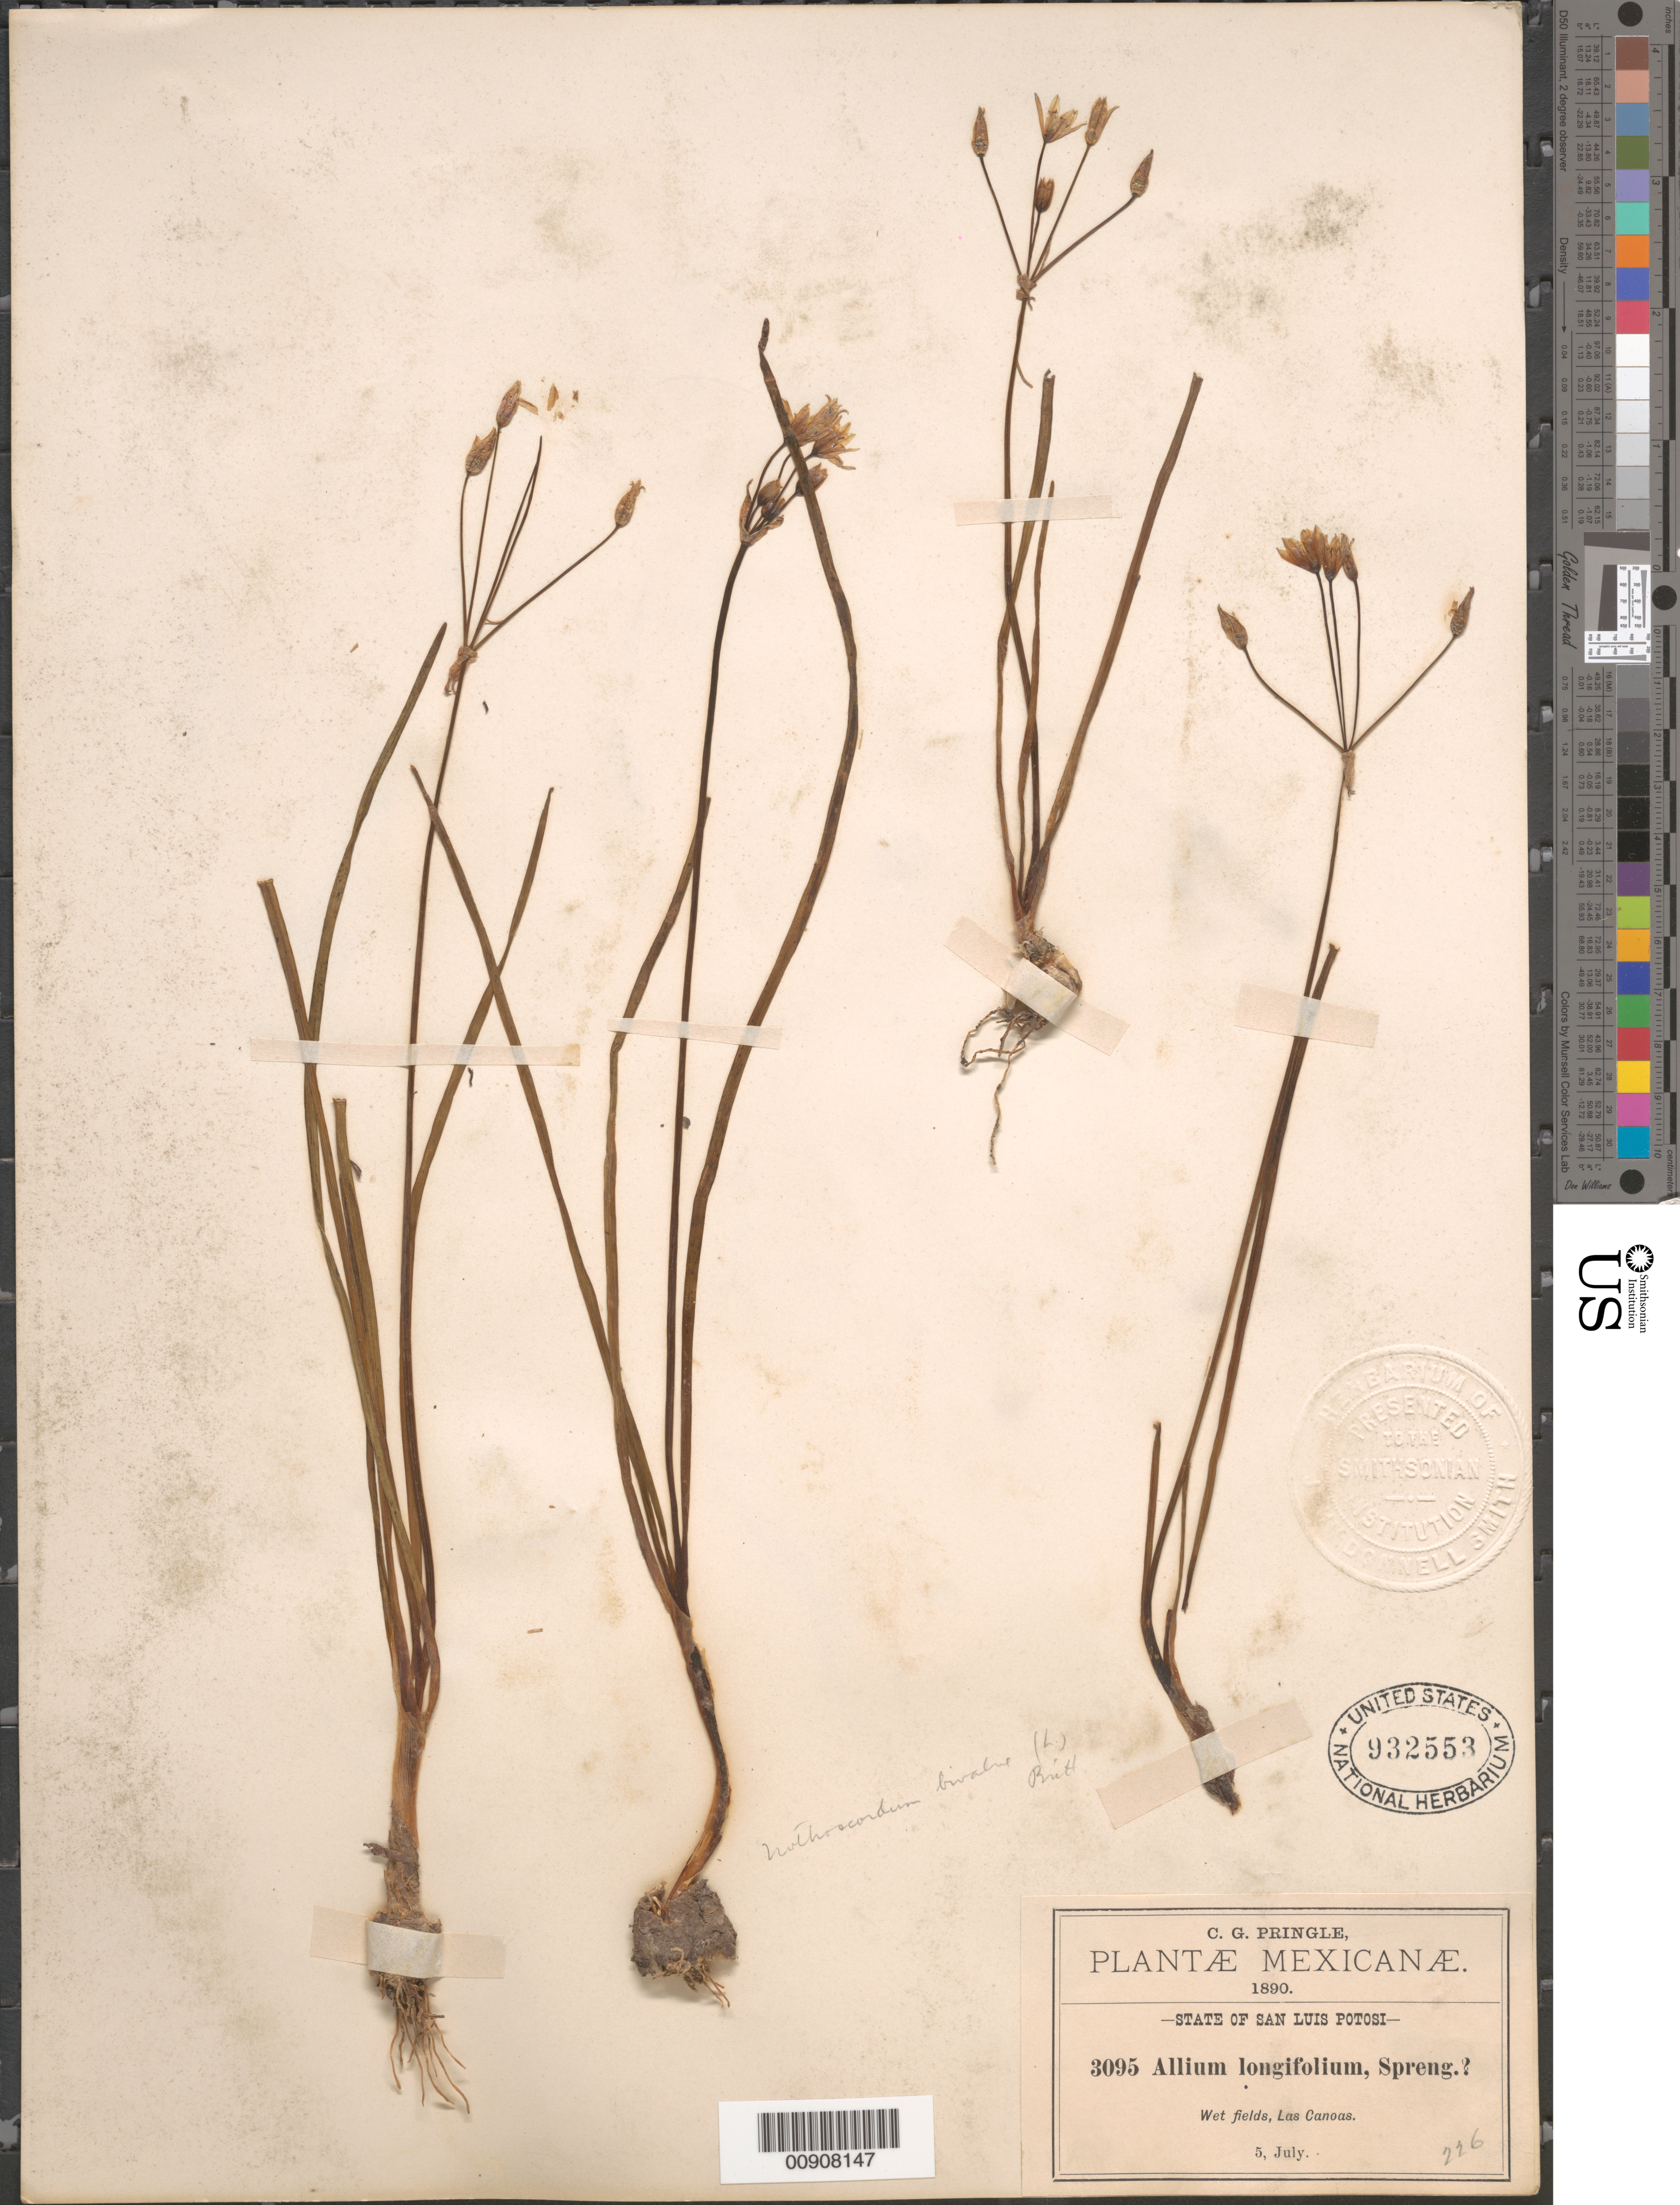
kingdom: Plantae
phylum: Tracheophyta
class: Liliopsida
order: Asparagales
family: Amaryllidaceae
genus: Nothoscordum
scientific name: Nothoscordum bivalve var. bivalve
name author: (L.) Britton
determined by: Strong, M. T., (US), Smithsonian Institution - National Museum of Natural History (UNITED STATES)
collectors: C. G. Pringle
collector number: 3095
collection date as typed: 05 Jul 1890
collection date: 1890-07-05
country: Mexico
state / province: San Luis Potosí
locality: Las Canoas, State of San Luis Potosí.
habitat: Wet fields.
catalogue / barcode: US 932553